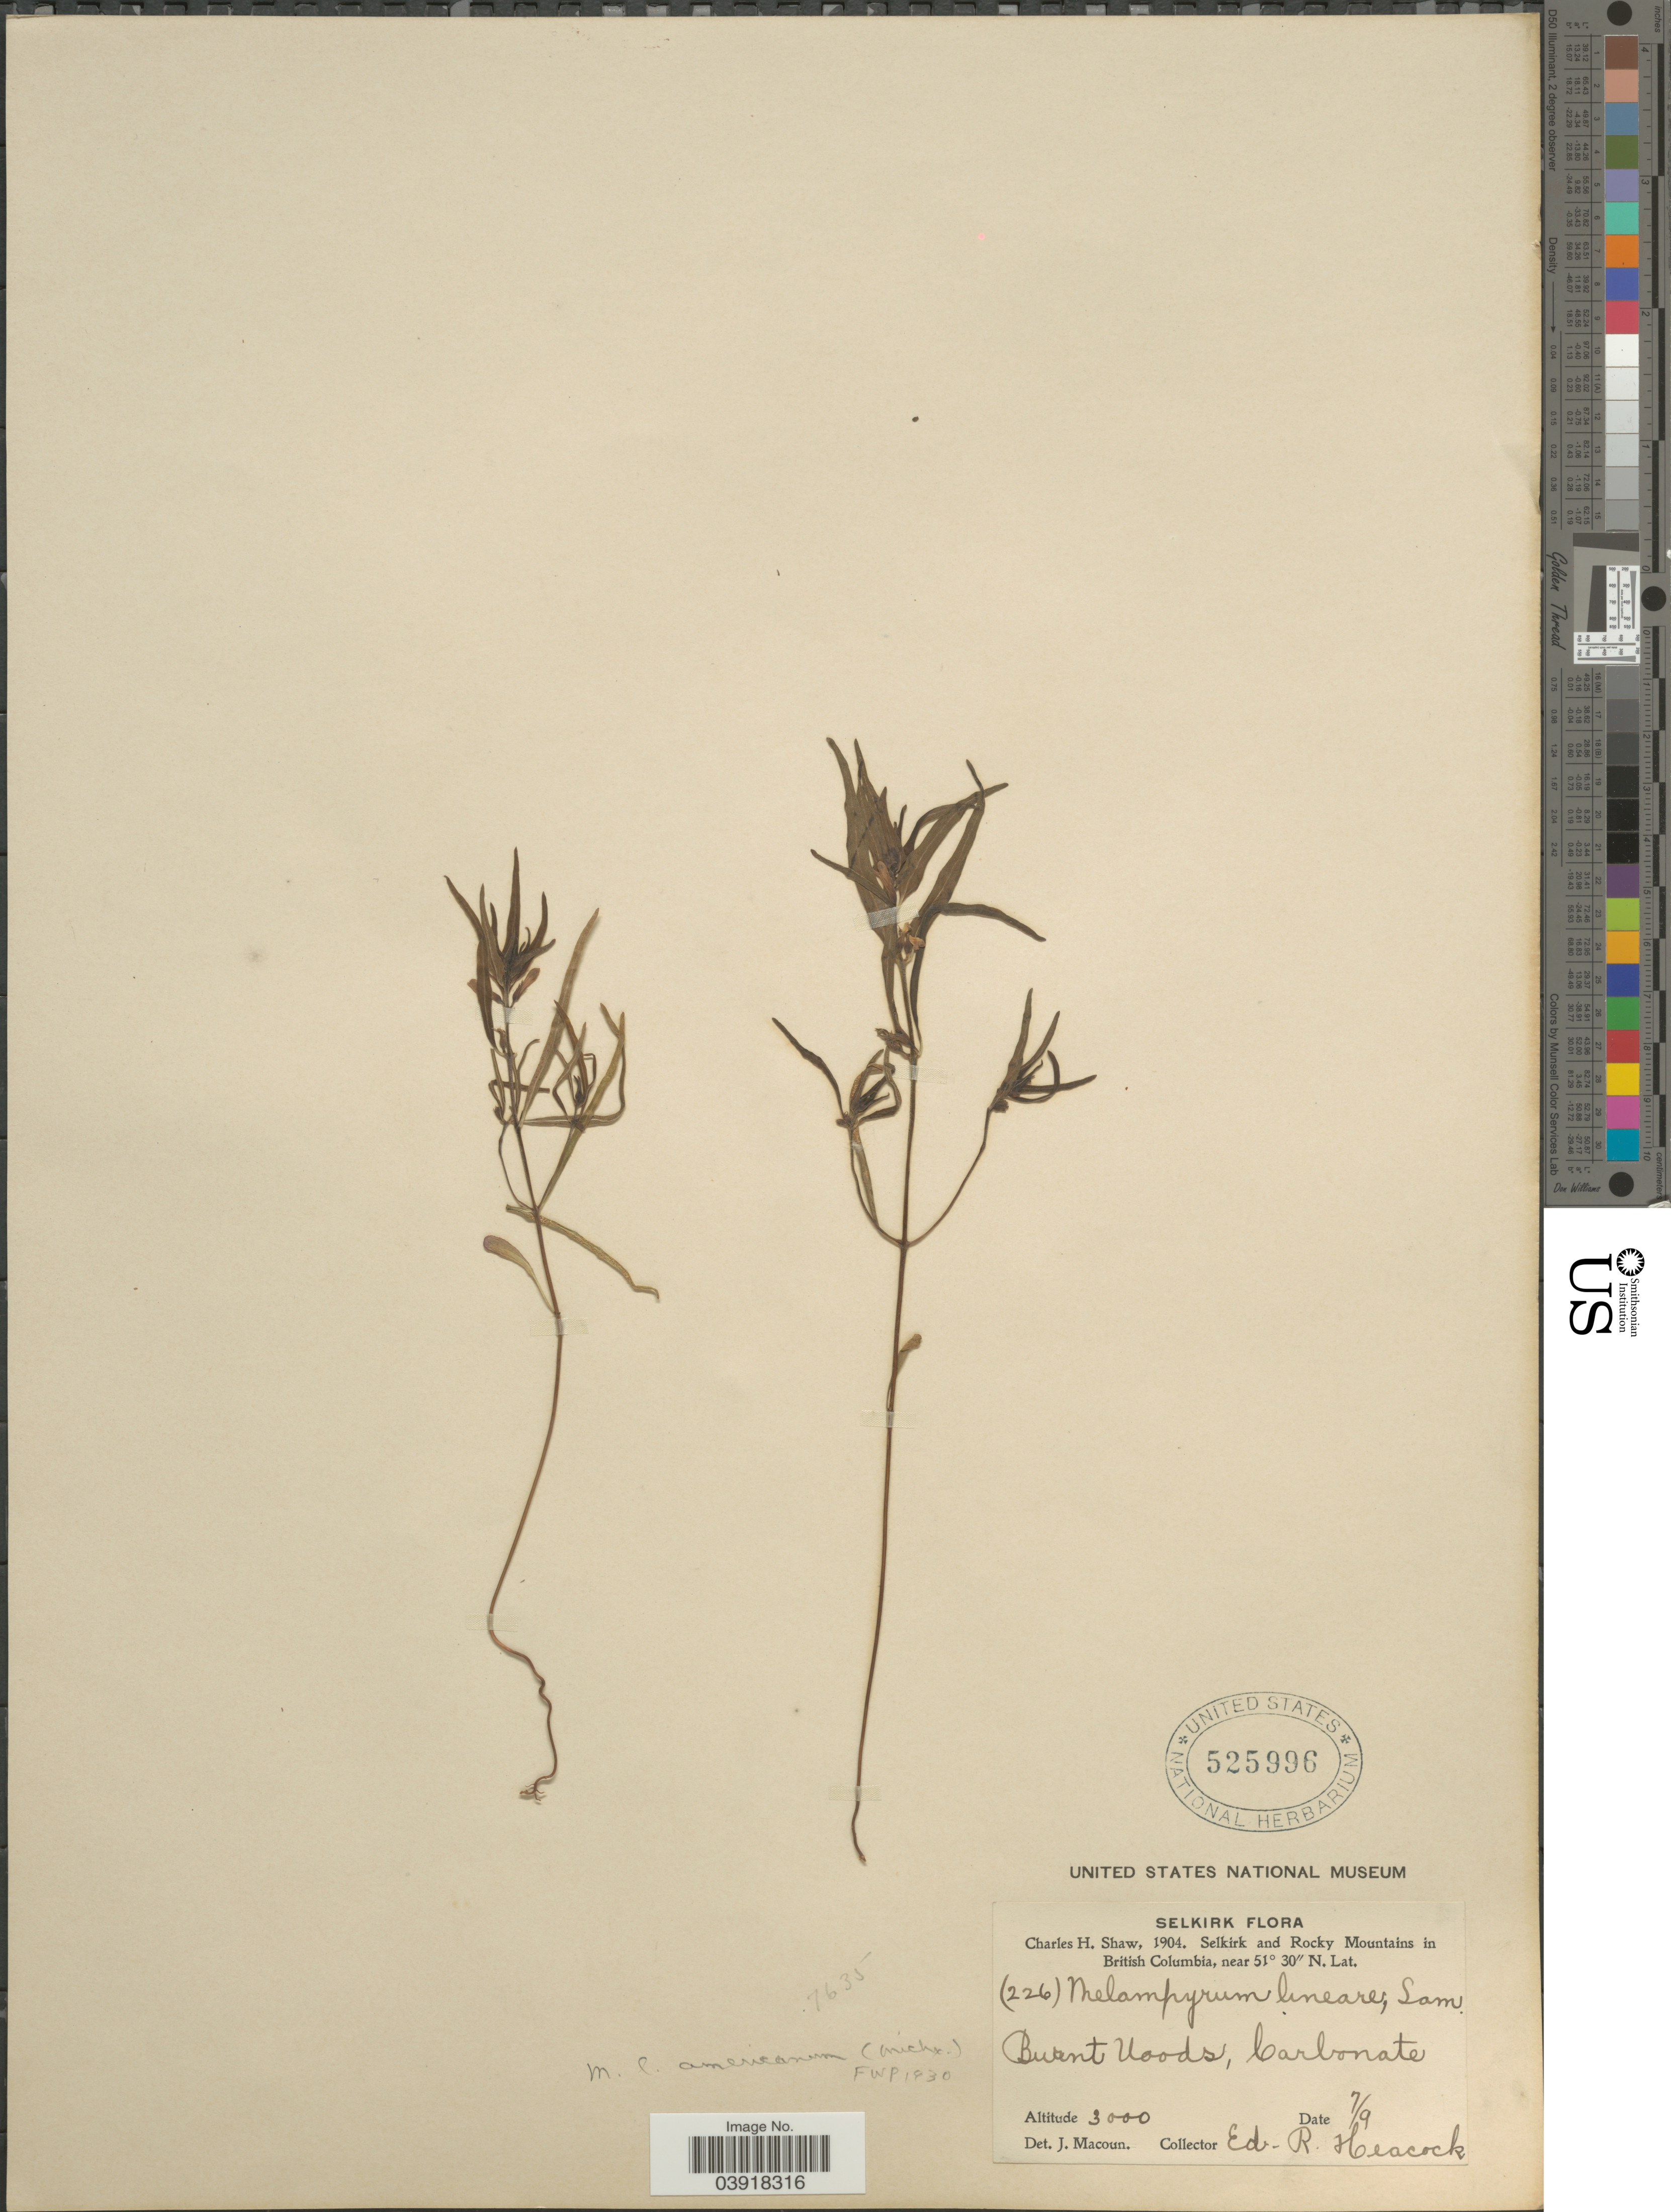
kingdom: Plantae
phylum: Tracheophyta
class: Magnoliopsida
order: Lamiales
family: Orobanchaceae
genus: Melampyrum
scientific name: Melampyrum lineare var. latifolium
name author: (Muhl.) P. Beauv.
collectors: E. Heacock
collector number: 226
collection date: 1904-09-07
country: Canada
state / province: British Columbia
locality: Selkirk. Selkirk and Rocky Mountains in British Columbia. Burnt Woods, Carbonate.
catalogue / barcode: US 525996